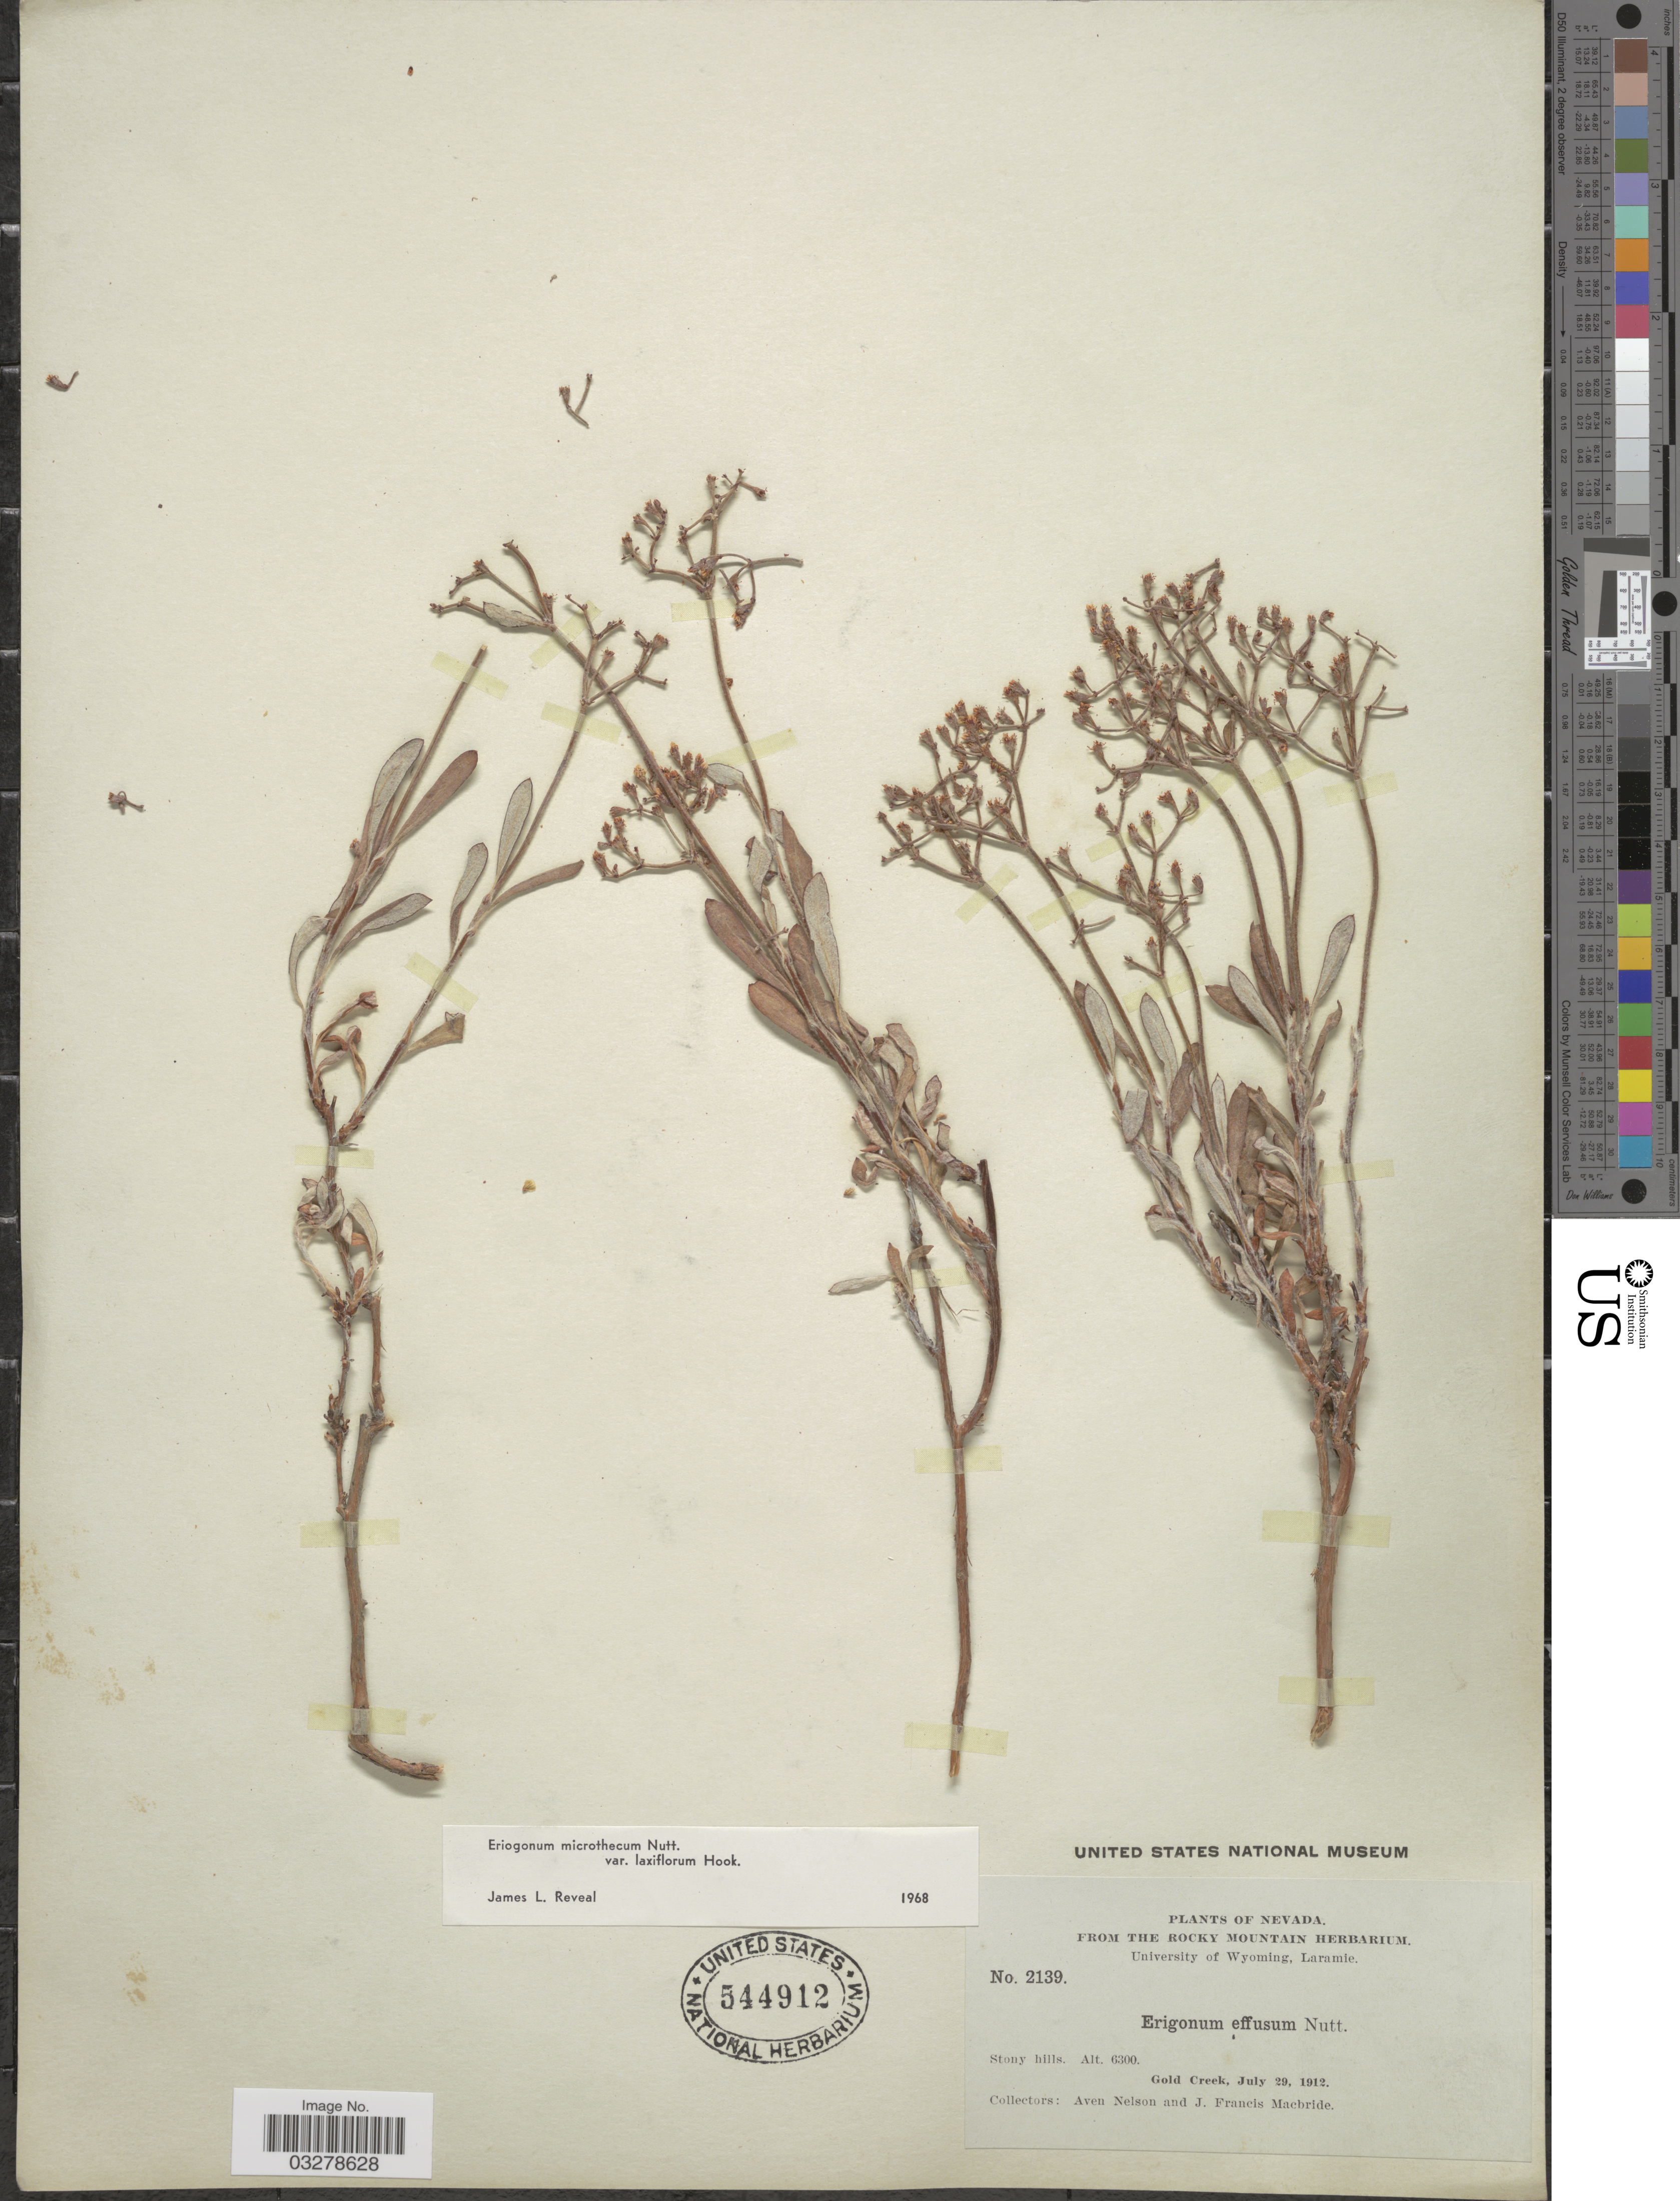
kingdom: Plantae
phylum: Tracheophyta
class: Magnoliopsida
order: Caryophyllales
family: Polygonaceae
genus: Eriogonum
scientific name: Eriogonum microtheca var. laxiflorum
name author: Hook.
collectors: A. Nelson & J. F. Macbride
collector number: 2139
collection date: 1912-07-29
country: United States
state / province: Nevada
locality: Gold Creek.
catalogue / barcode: US 544912